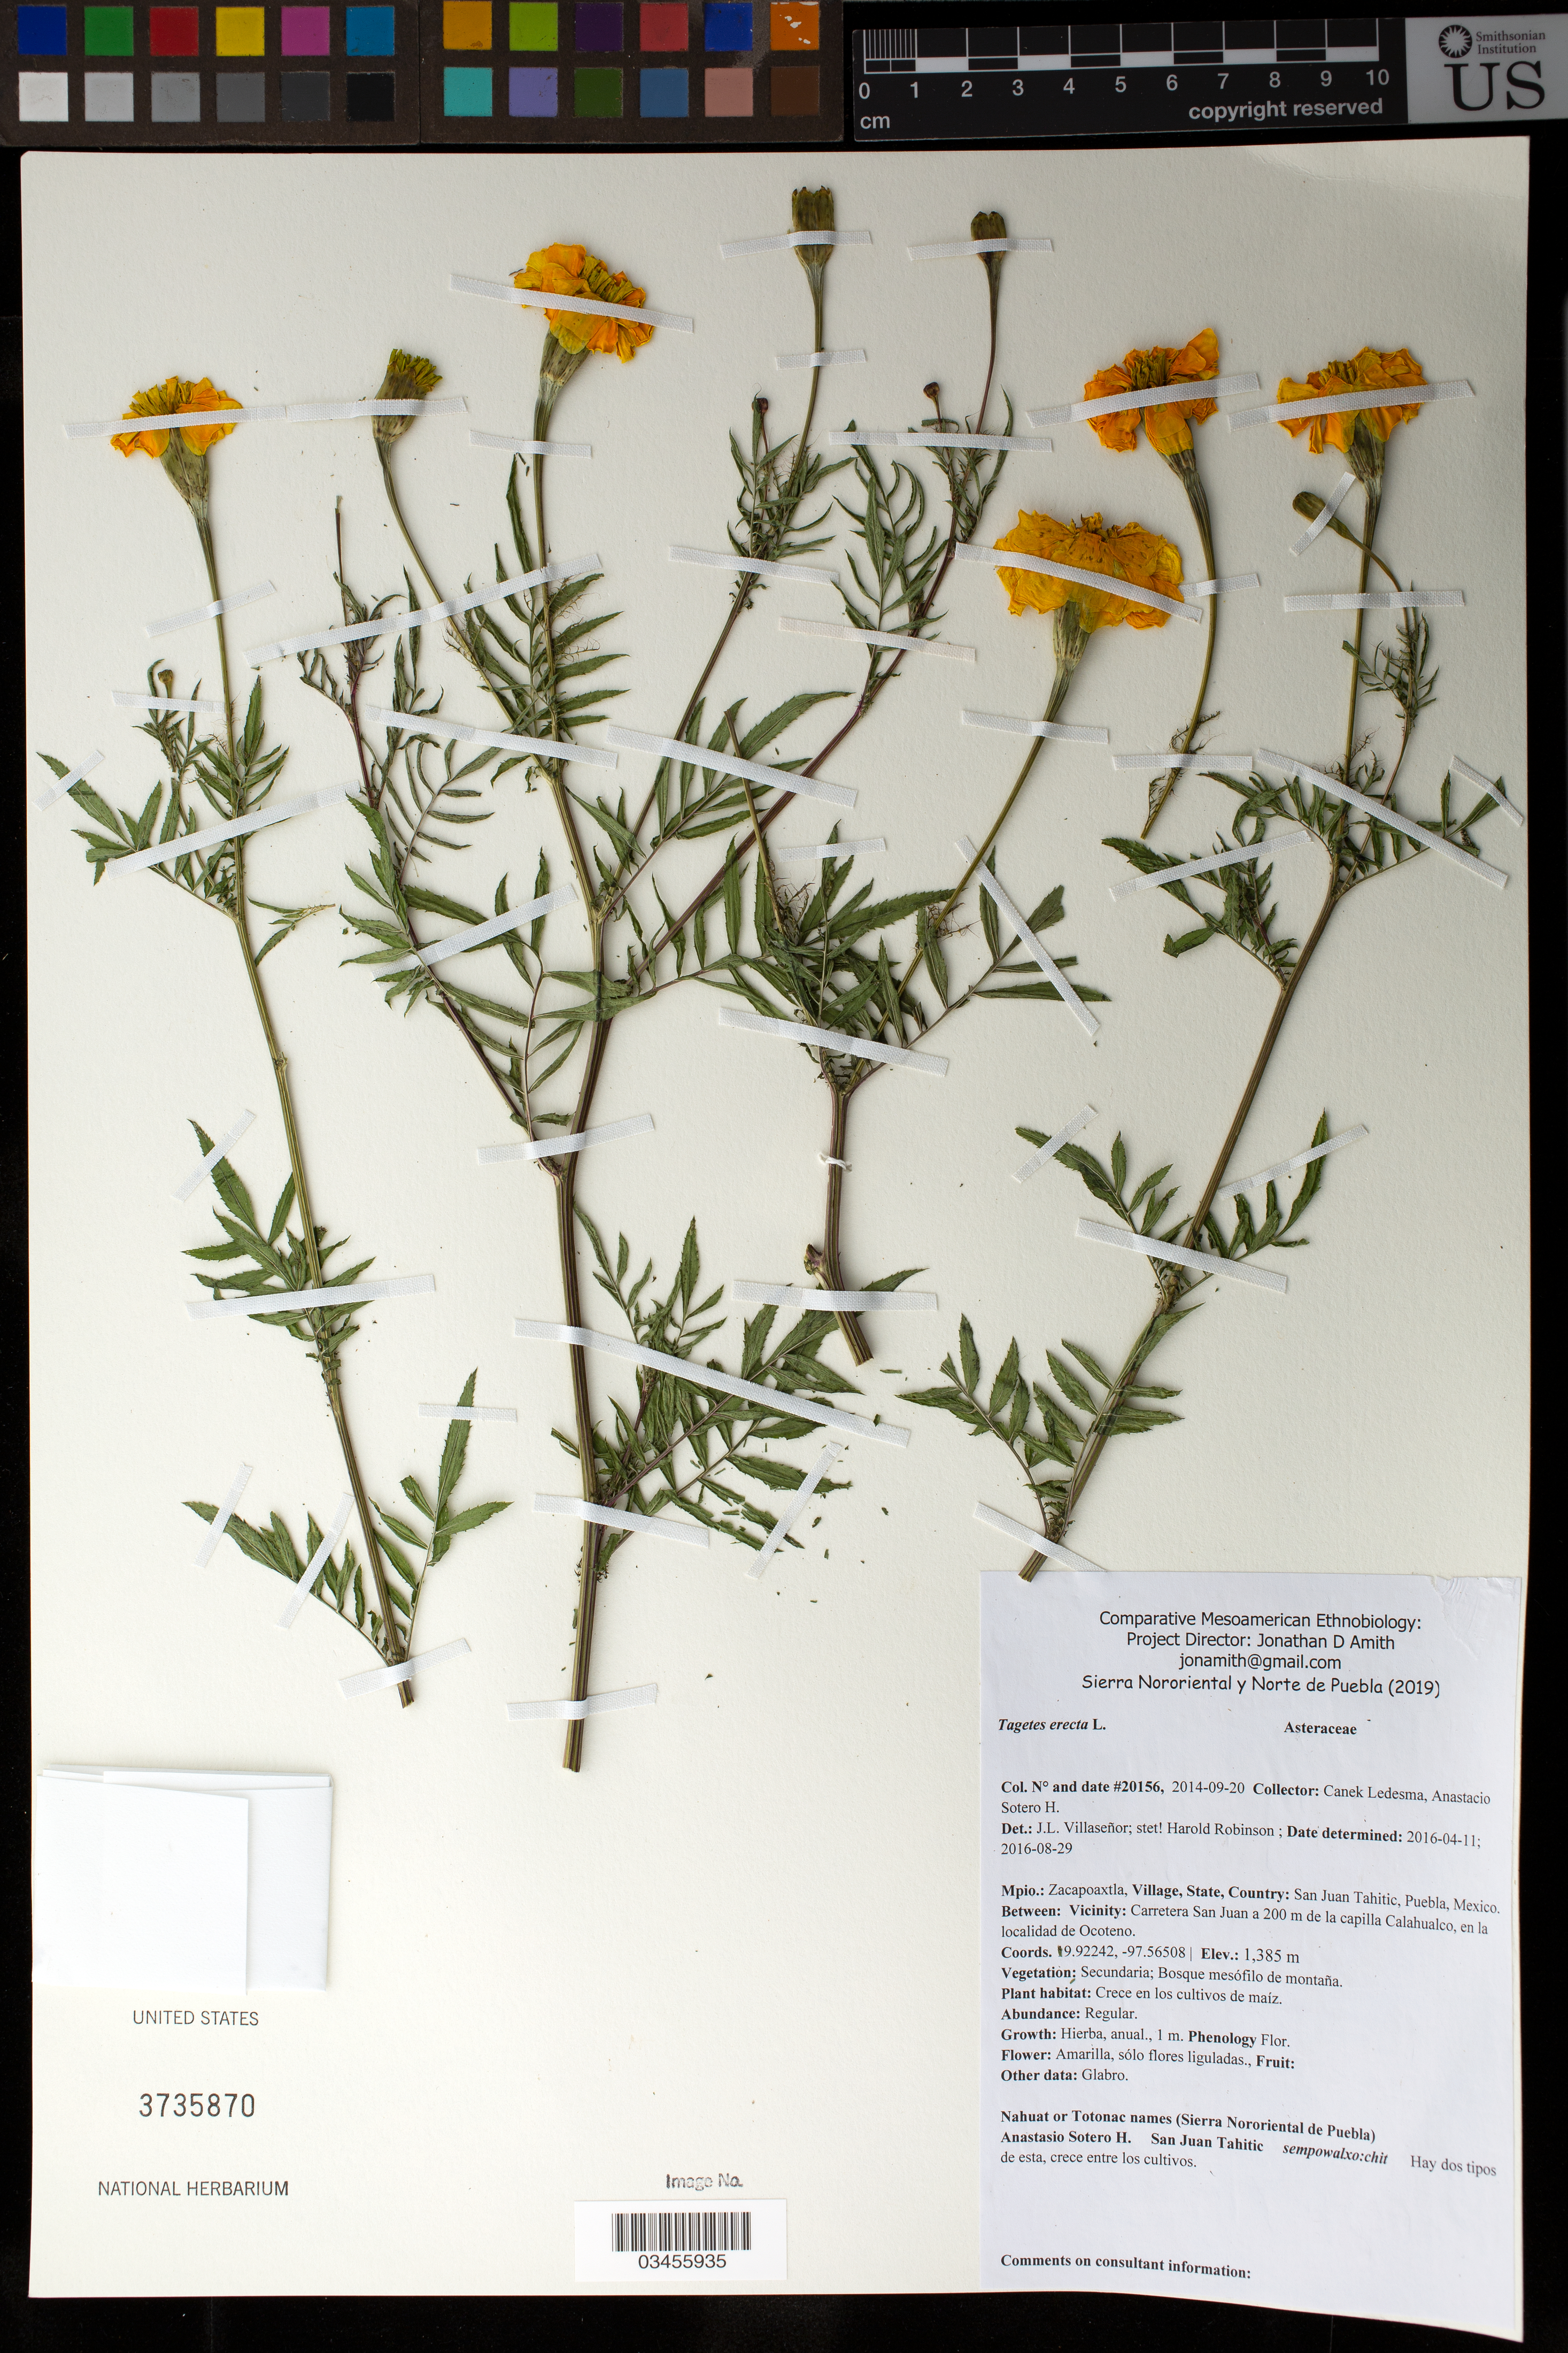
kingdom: Plantae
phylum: Tracheophyta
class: Magnoliopsida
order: Asterales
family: Asteraceae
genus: Tagetes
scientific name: Tagetes erecta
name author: L.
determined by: Robinson, Harold E., (US)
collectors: Canek Ledesma C.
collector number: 20156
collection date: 2014-09-20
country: México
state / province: Puebla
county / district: Zacapoaxtla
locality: PUEBLO: San Juan Tahitic; LOCALIDAD EXACTA: Carretera San Juan a 200 m de la capilla Calahualco, en la localidad de Ocoteno.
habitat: Bosque mesófilo de montaña; crece en los cultivos de maíz.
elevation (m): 1385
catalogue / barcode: US 3735870